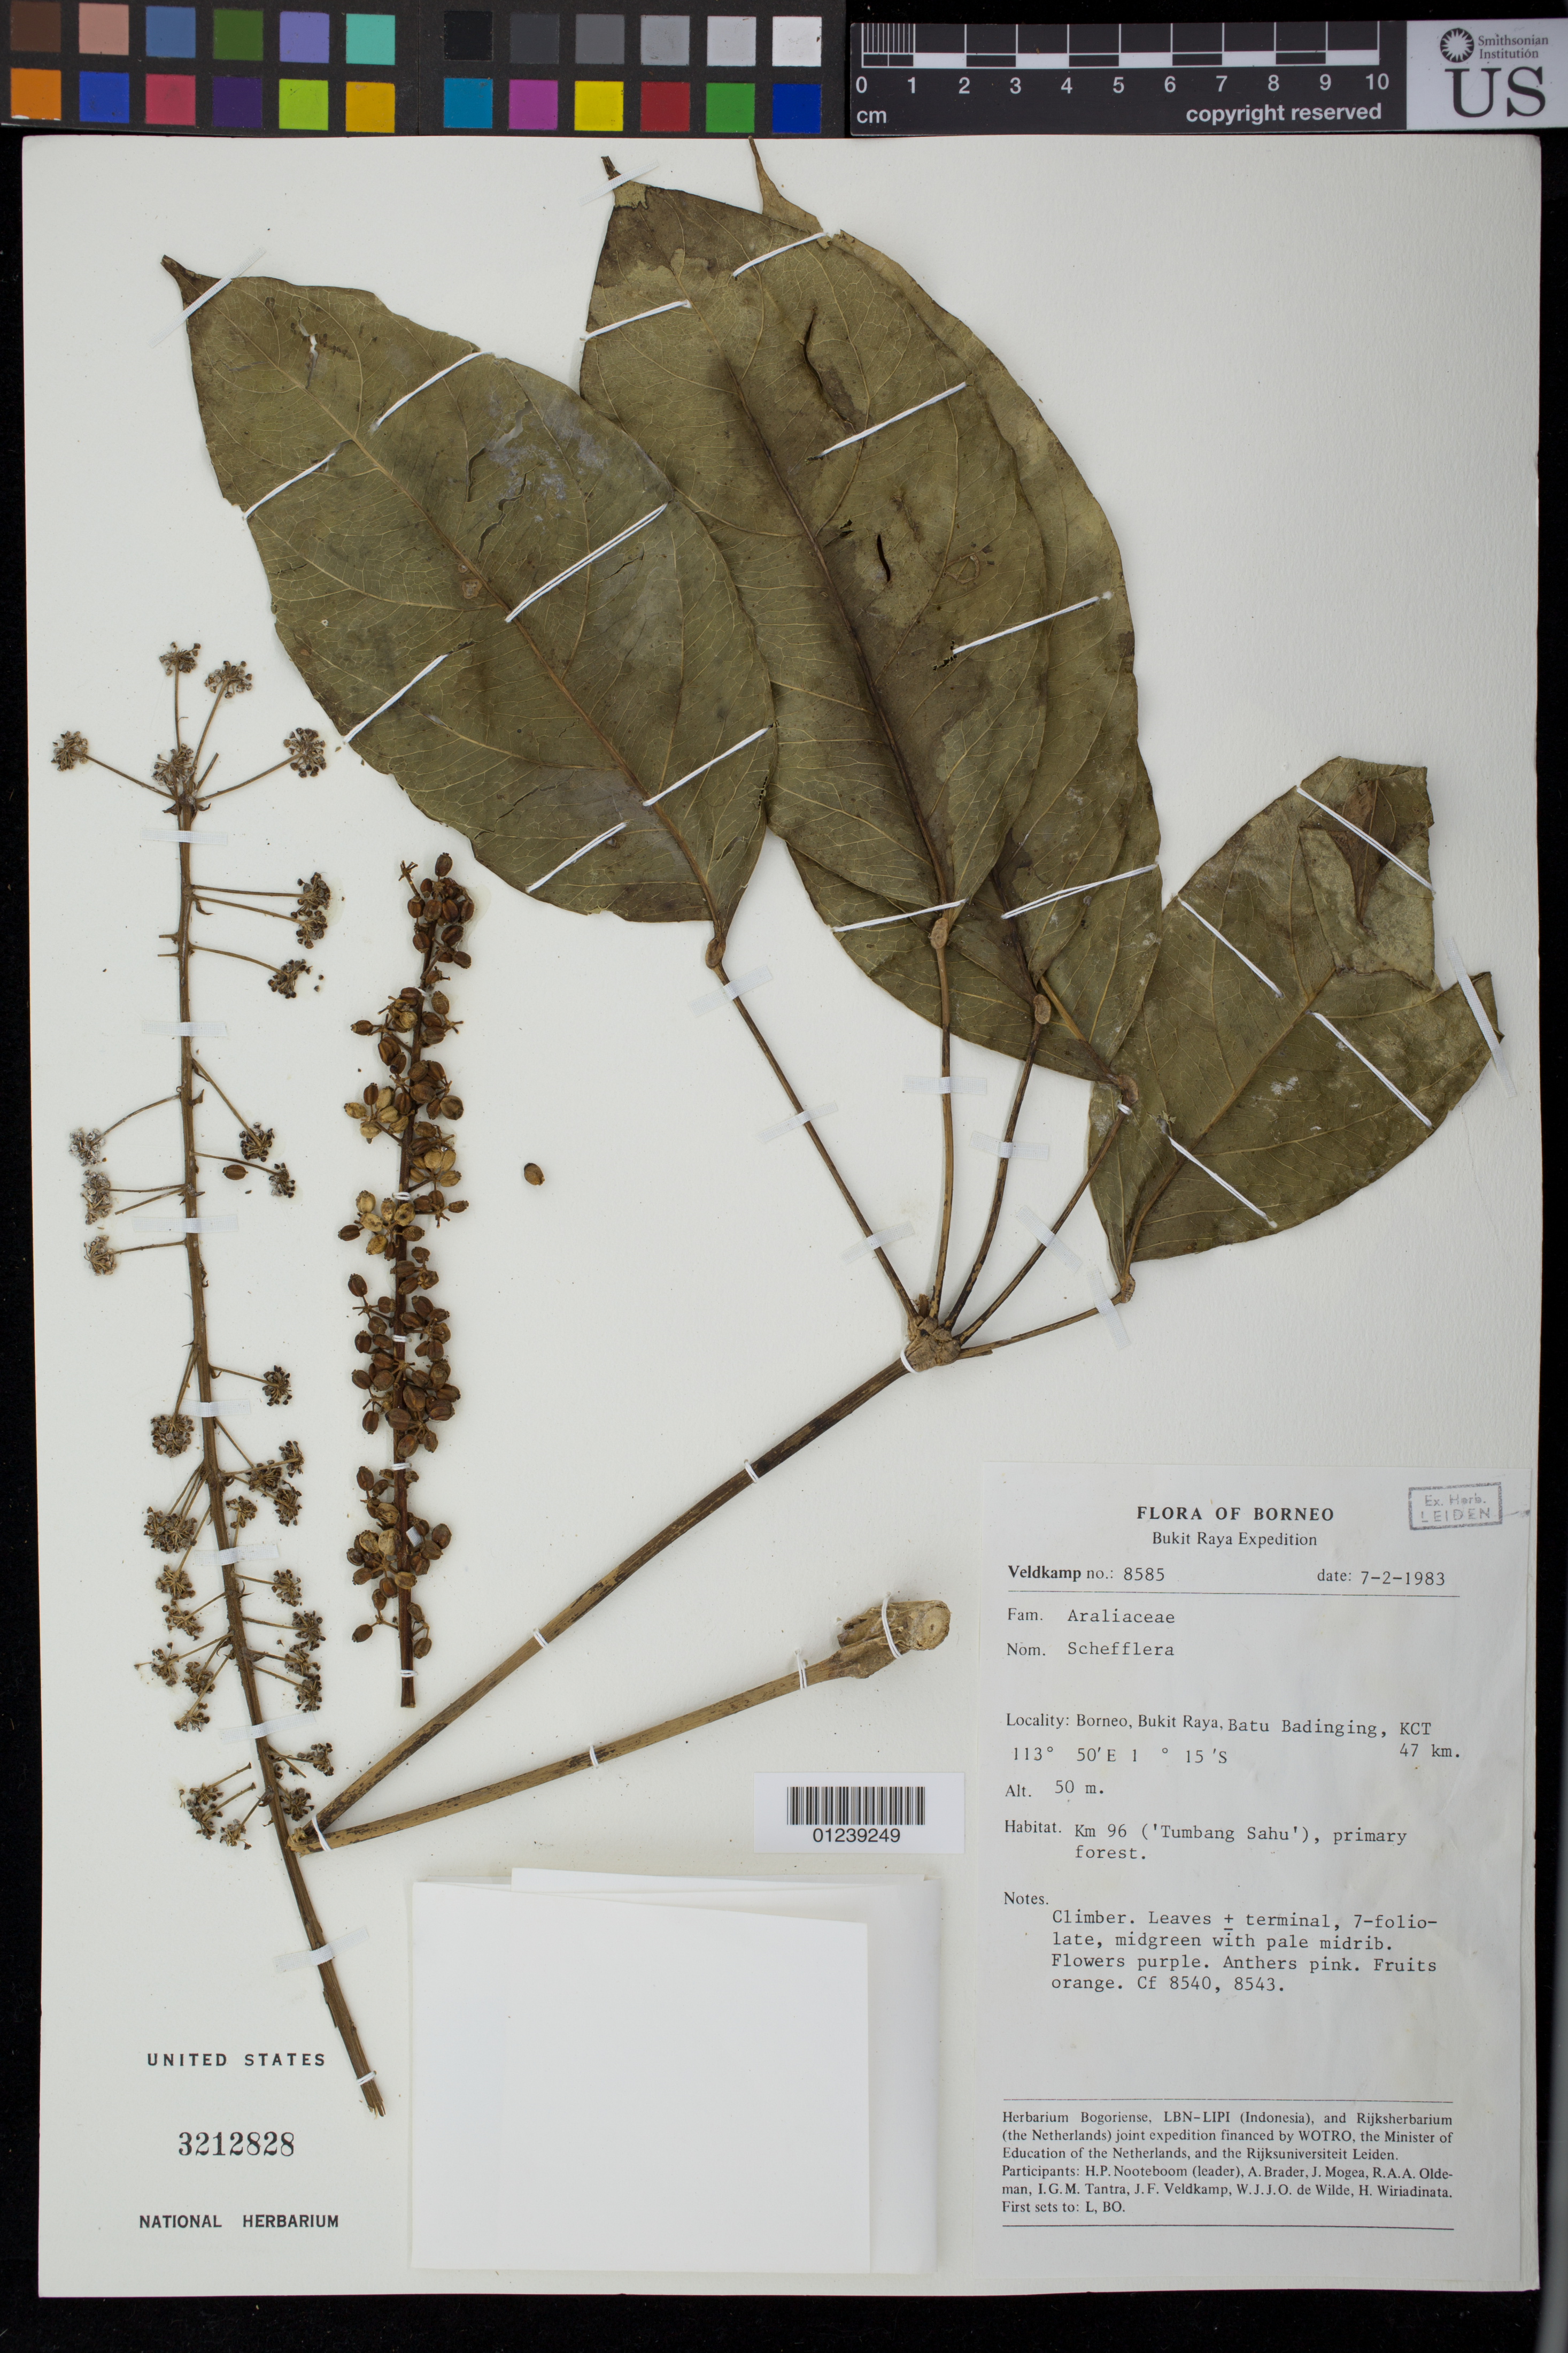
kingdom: Plantae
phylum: Tracheophyta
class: Magnoliopsida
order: Apiales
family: Araliaceae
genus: Schefflera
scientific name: Schefflera sp.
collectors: J. F. Veldkamp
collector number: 8585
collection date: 1983-02-07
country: Malaysia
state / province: Central Kalimantan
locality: Borneo: Bukit Raya, Batu Badinging [Badinding], KCT 47 km. Km 96 (Tumbang Sahu).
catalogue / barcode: US 3212828